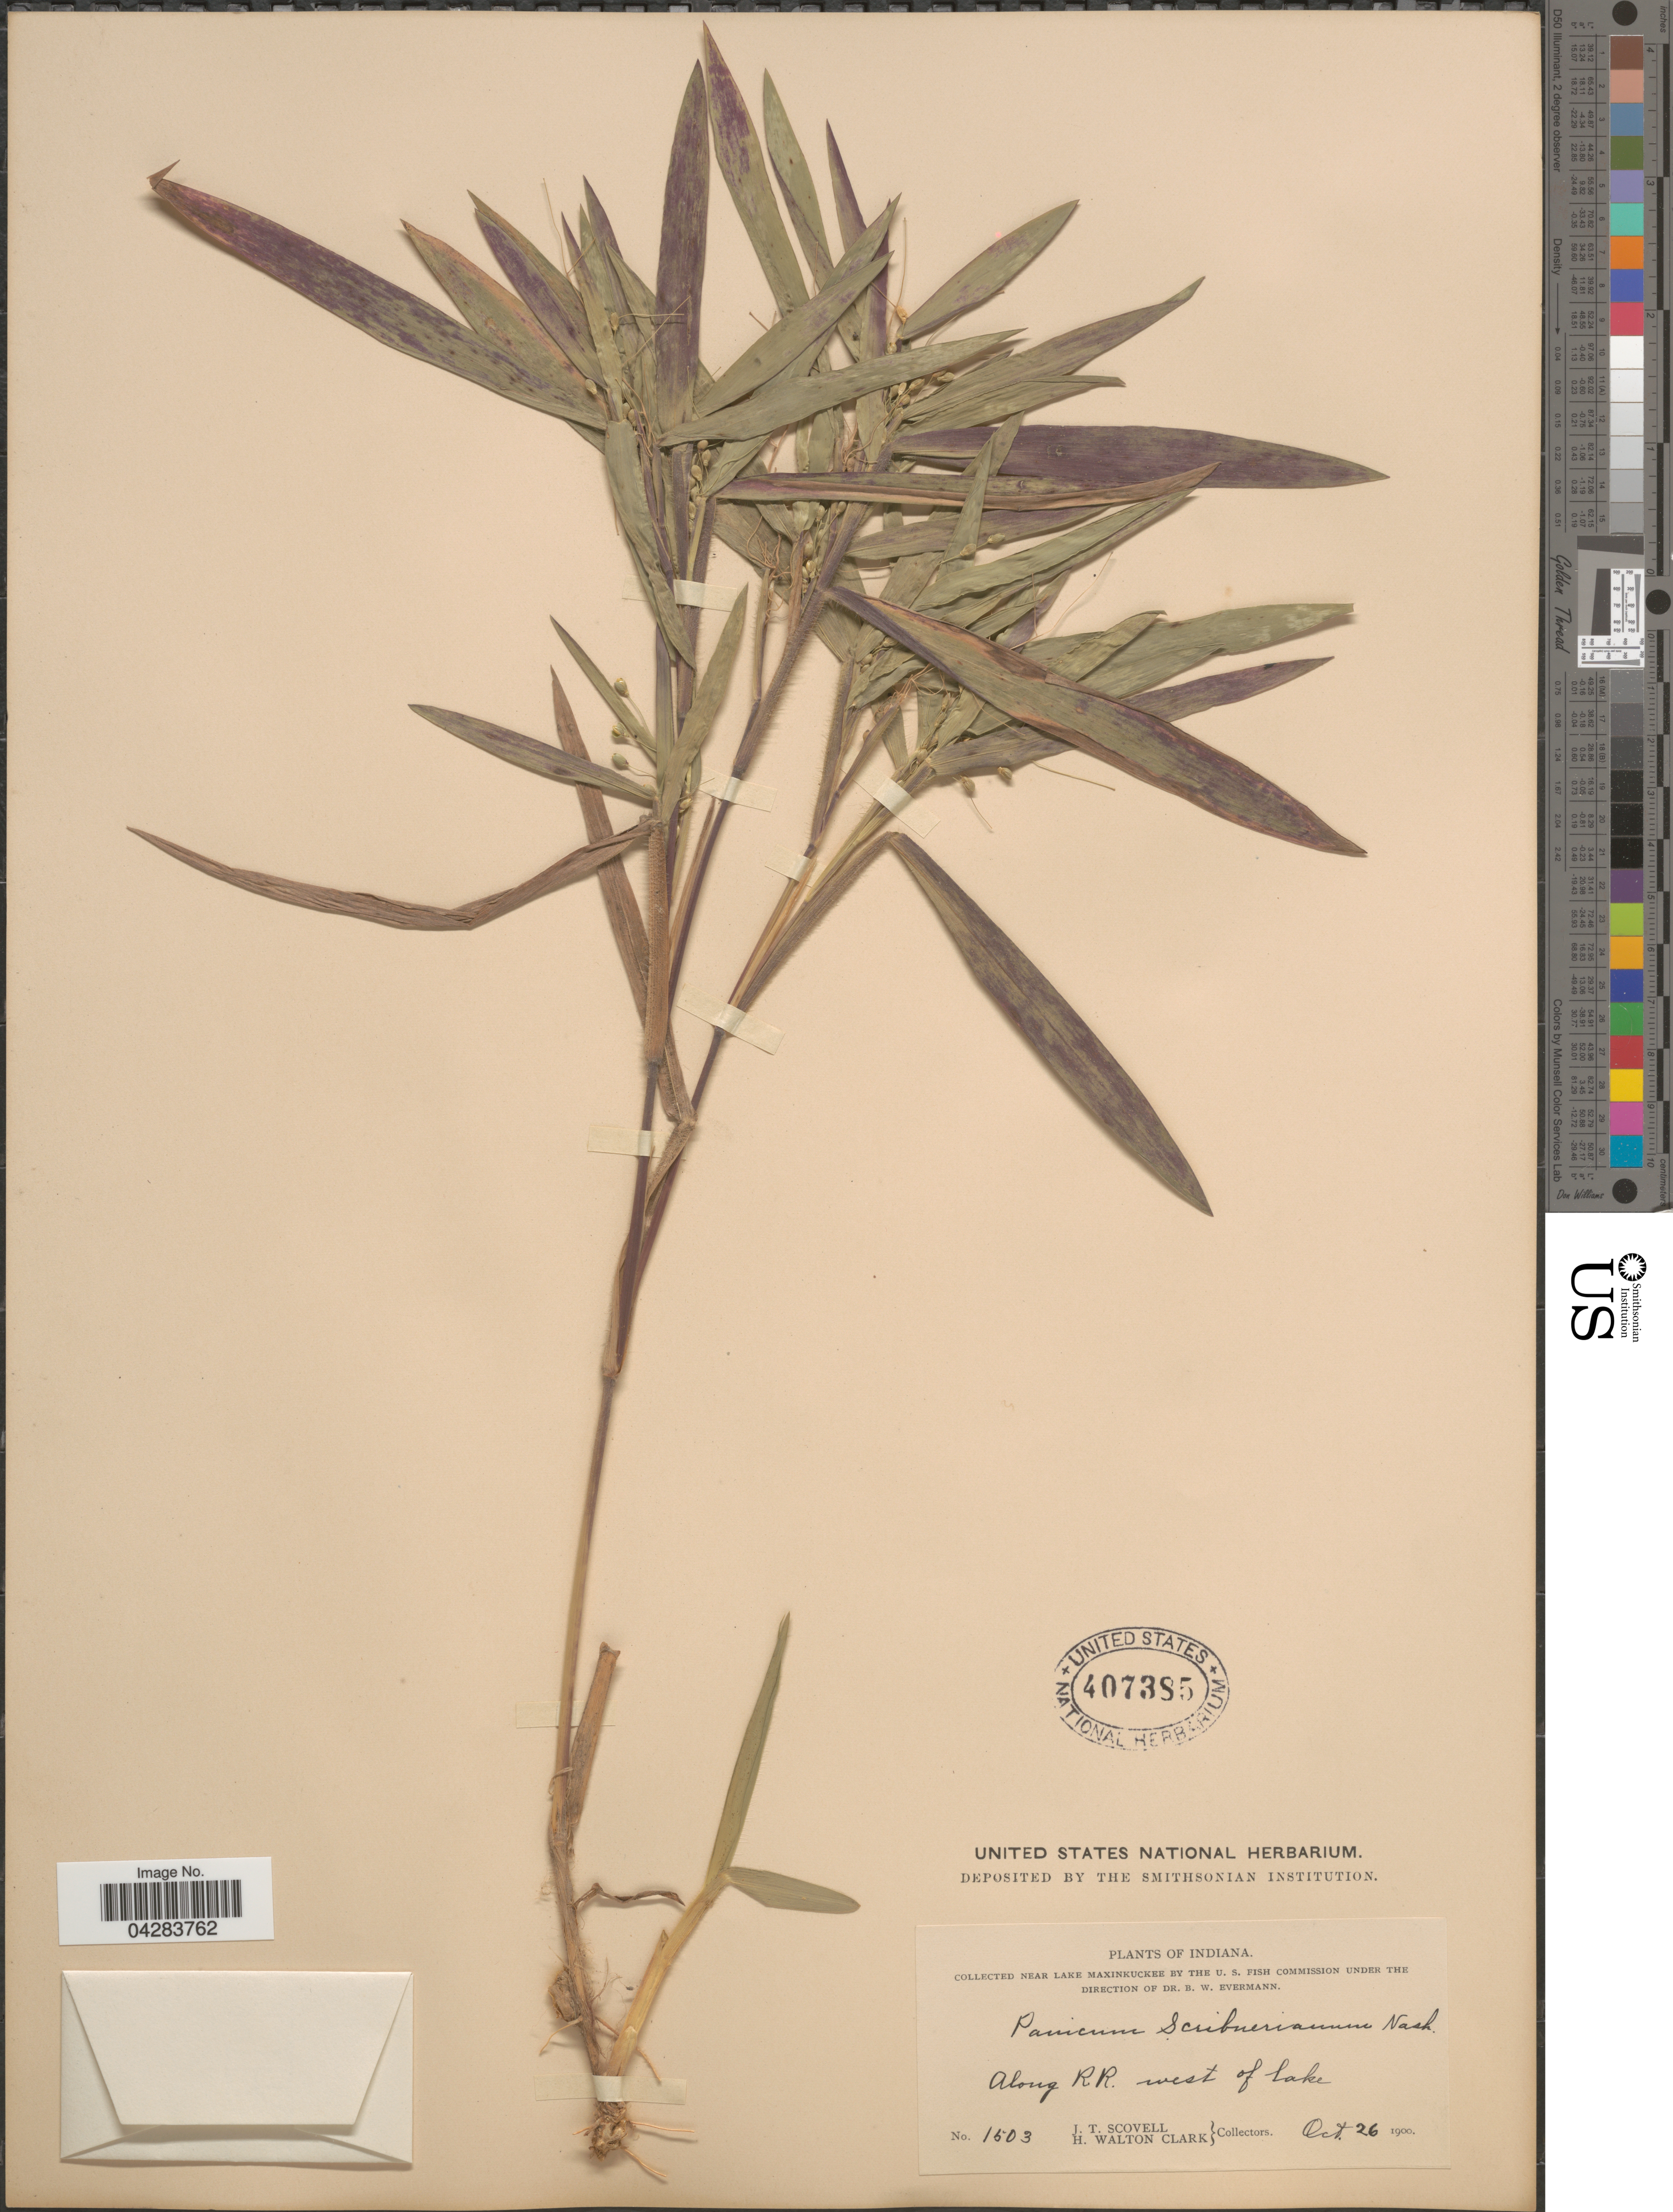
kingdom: Plantae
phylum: Tracheophyta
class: Liliopsida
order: Poales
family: Poaceae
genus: Dichanthelium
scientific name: Dichanthelium oligosanthes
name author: (Schult.) Gould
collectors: J. T. Scovell & H. W. Clark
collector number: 1503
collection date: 1900-10-26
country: United States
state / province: Indiana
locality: Near Lake Maxinkuckee. Along R. R. west of lake.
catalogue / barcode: US 407385